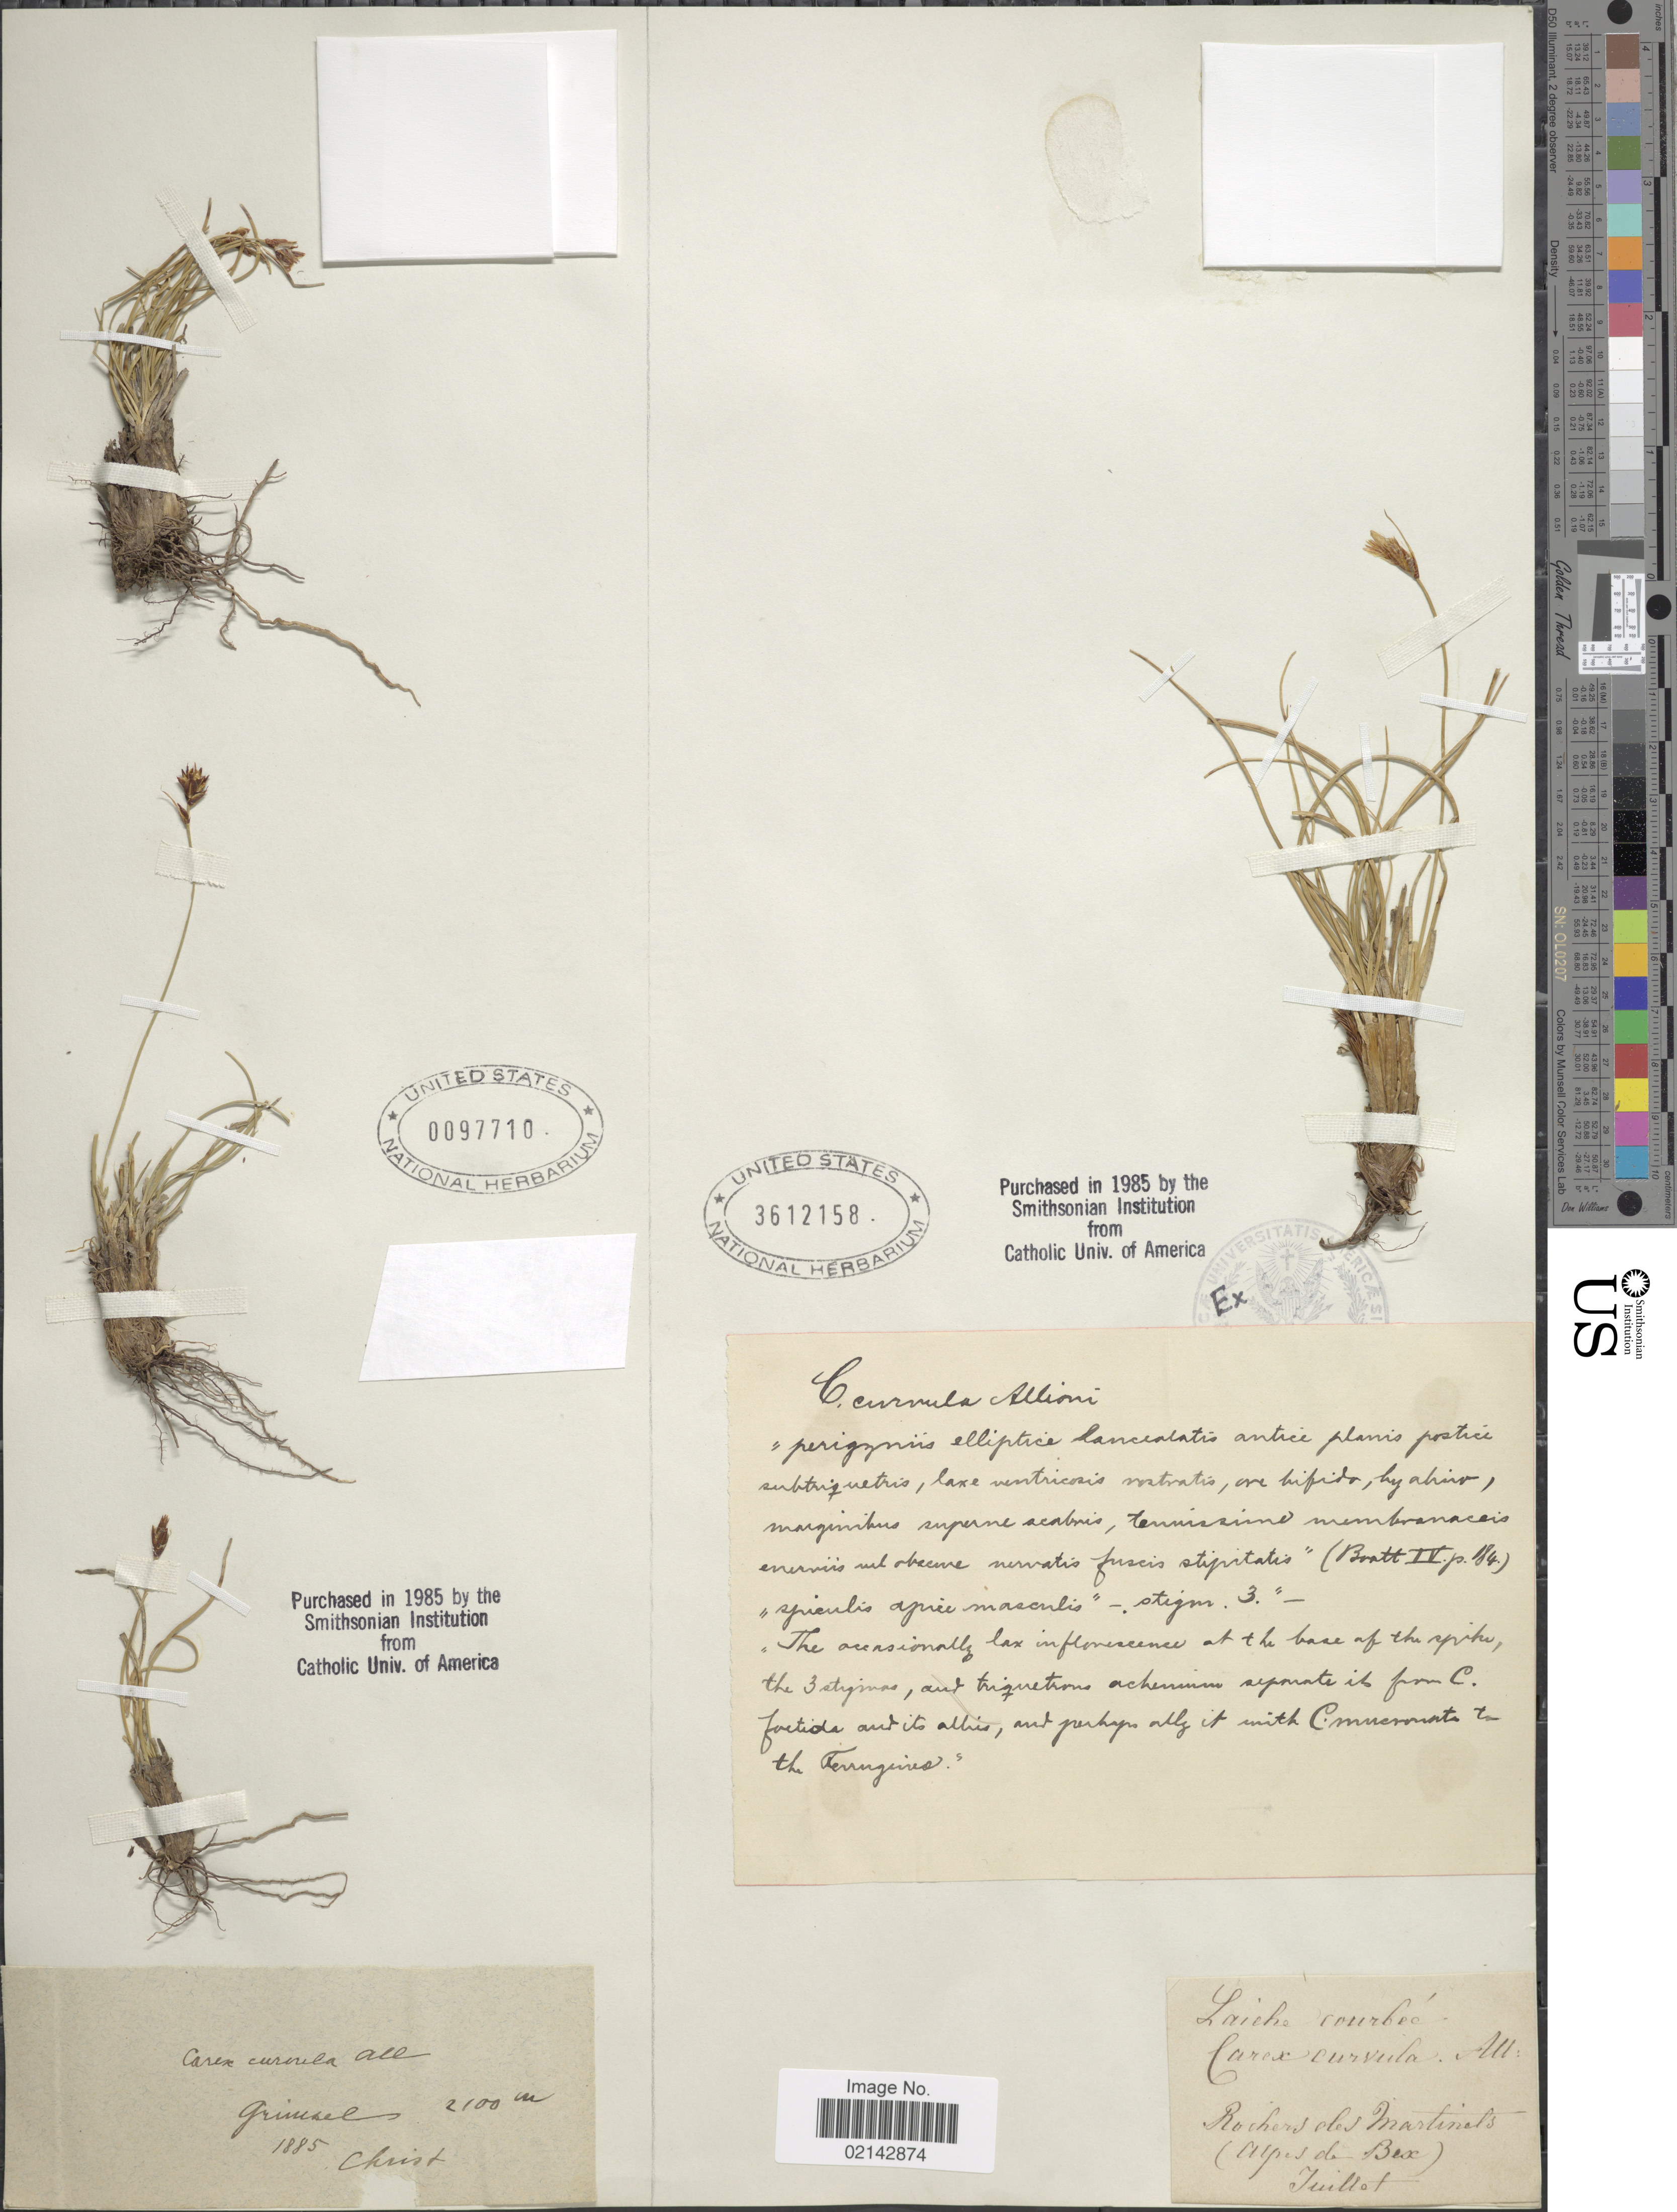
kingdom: Plantae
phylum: Tracheophyta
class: Liliopsida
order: Poales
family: Cyperaceae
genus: Carex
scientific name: Carex curvula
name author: All.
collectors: Christ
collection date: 1885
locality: Grimnel [interpreted]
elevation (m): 2100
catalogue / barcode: US 97710